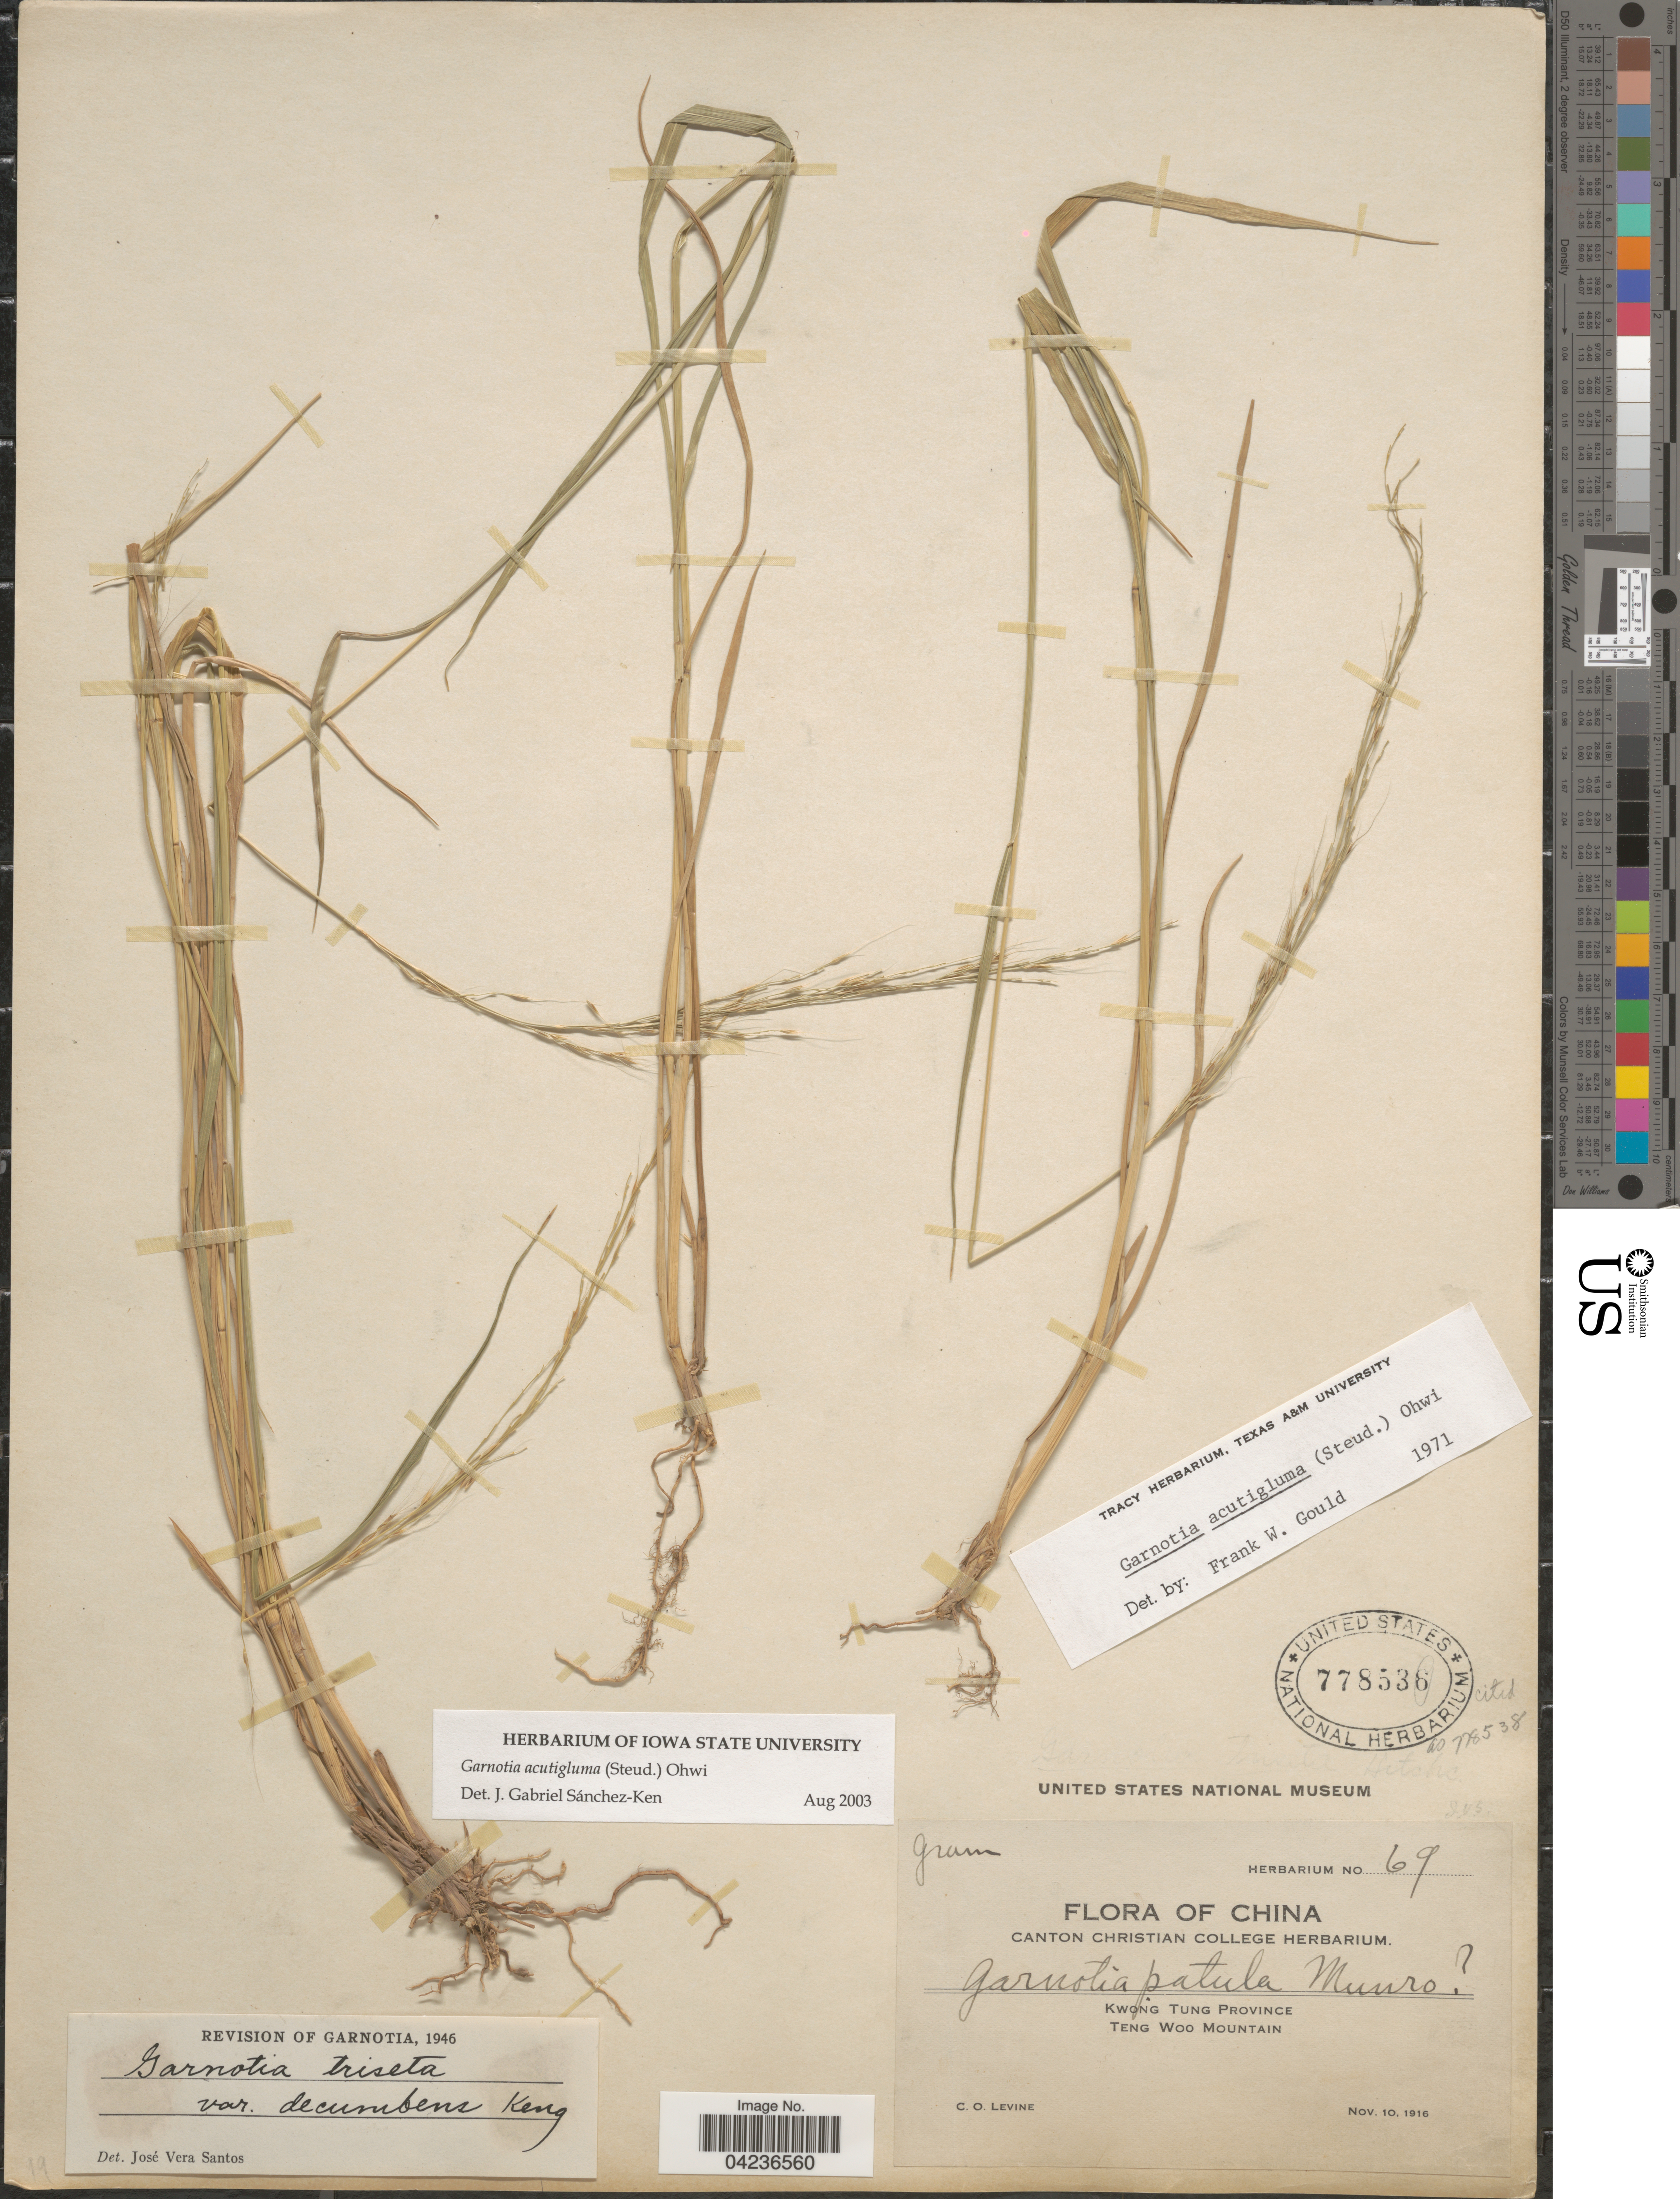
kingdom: Plantae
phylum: Tracheophyta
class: Liliopsida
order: Poales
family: Poaceae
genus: Garnotia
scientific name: Garnotia acutigluma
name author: (Steud.) Ohwi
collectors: C. O. Levine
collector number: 69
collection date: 1916-11-10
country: China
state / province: Guangdong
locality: Kwong Tung Province. Teng Woo Mountain.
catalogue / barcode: US 778536